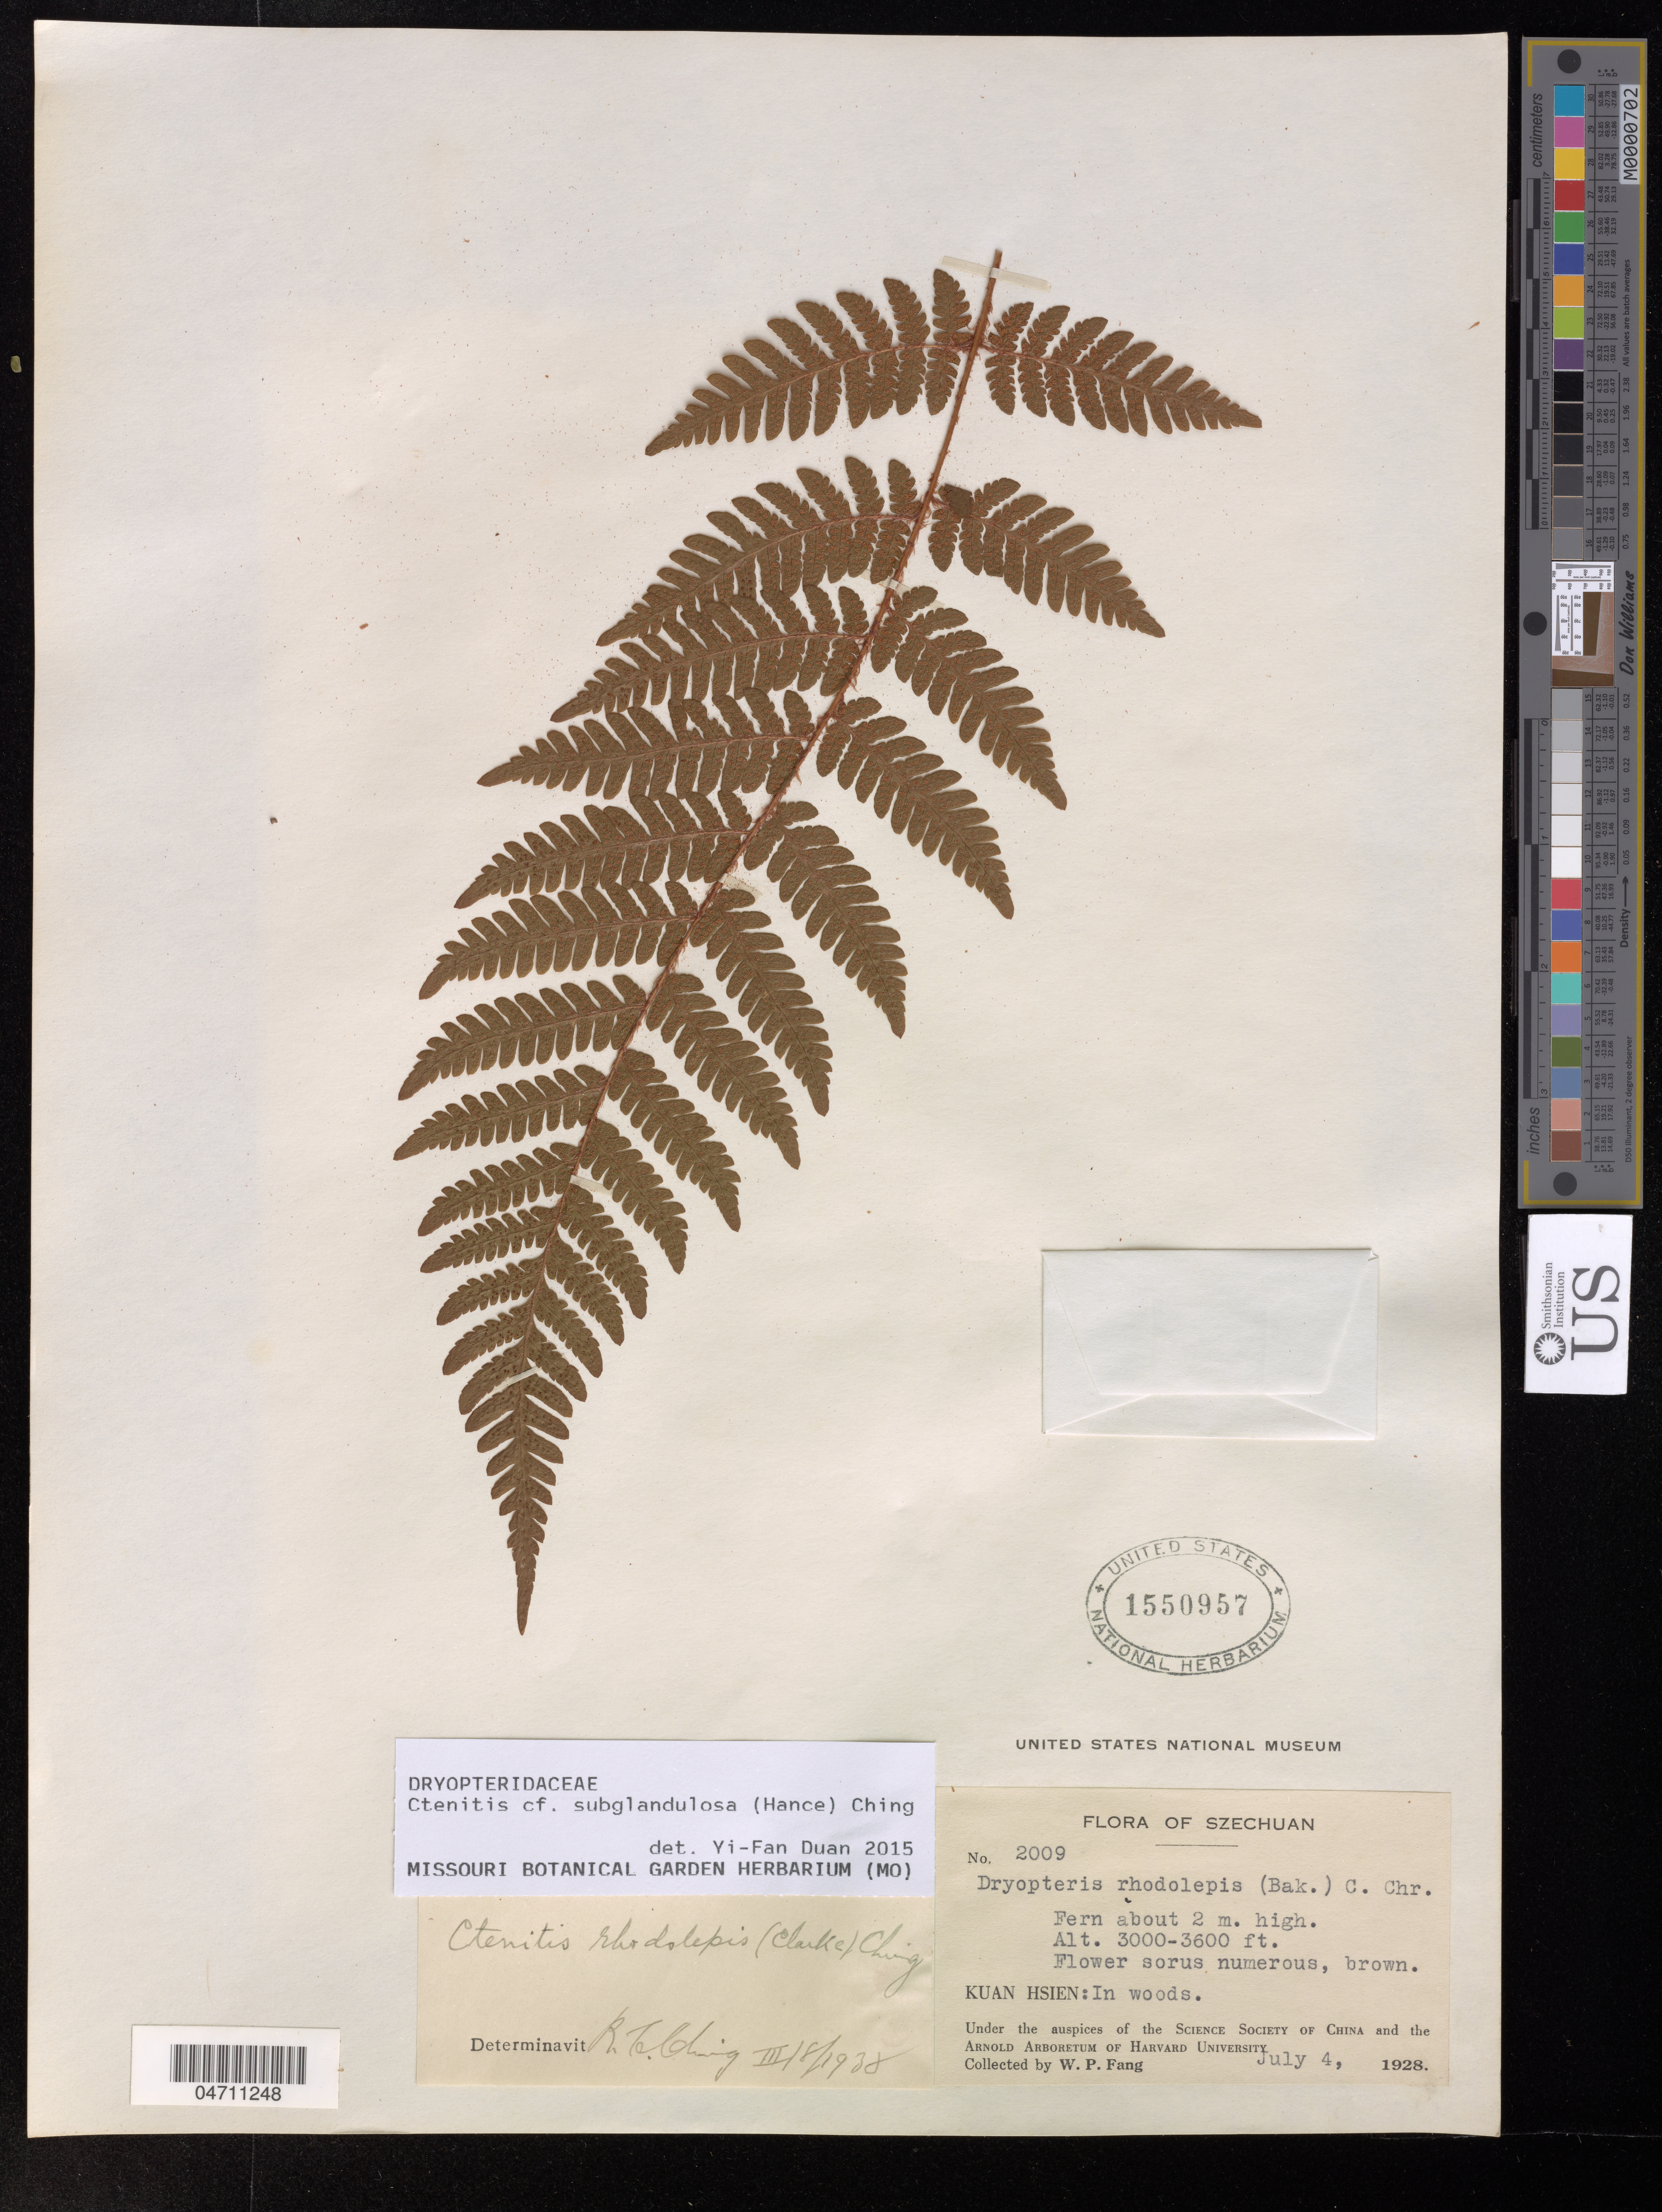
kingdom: Plantae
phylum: Tracheophyta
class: Polypodiopsida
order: Polypodiales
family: Dryopteridaceae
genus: Ctenitis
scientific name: Ctenitis subglandulosa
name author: (Hance) Ching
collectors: W. P. Fang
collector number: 2009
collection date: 1928-07-04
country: China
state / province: Sichuan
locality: Szechuan. Kuan Hsien: In woods.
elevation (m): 914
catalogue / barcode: US 1550957